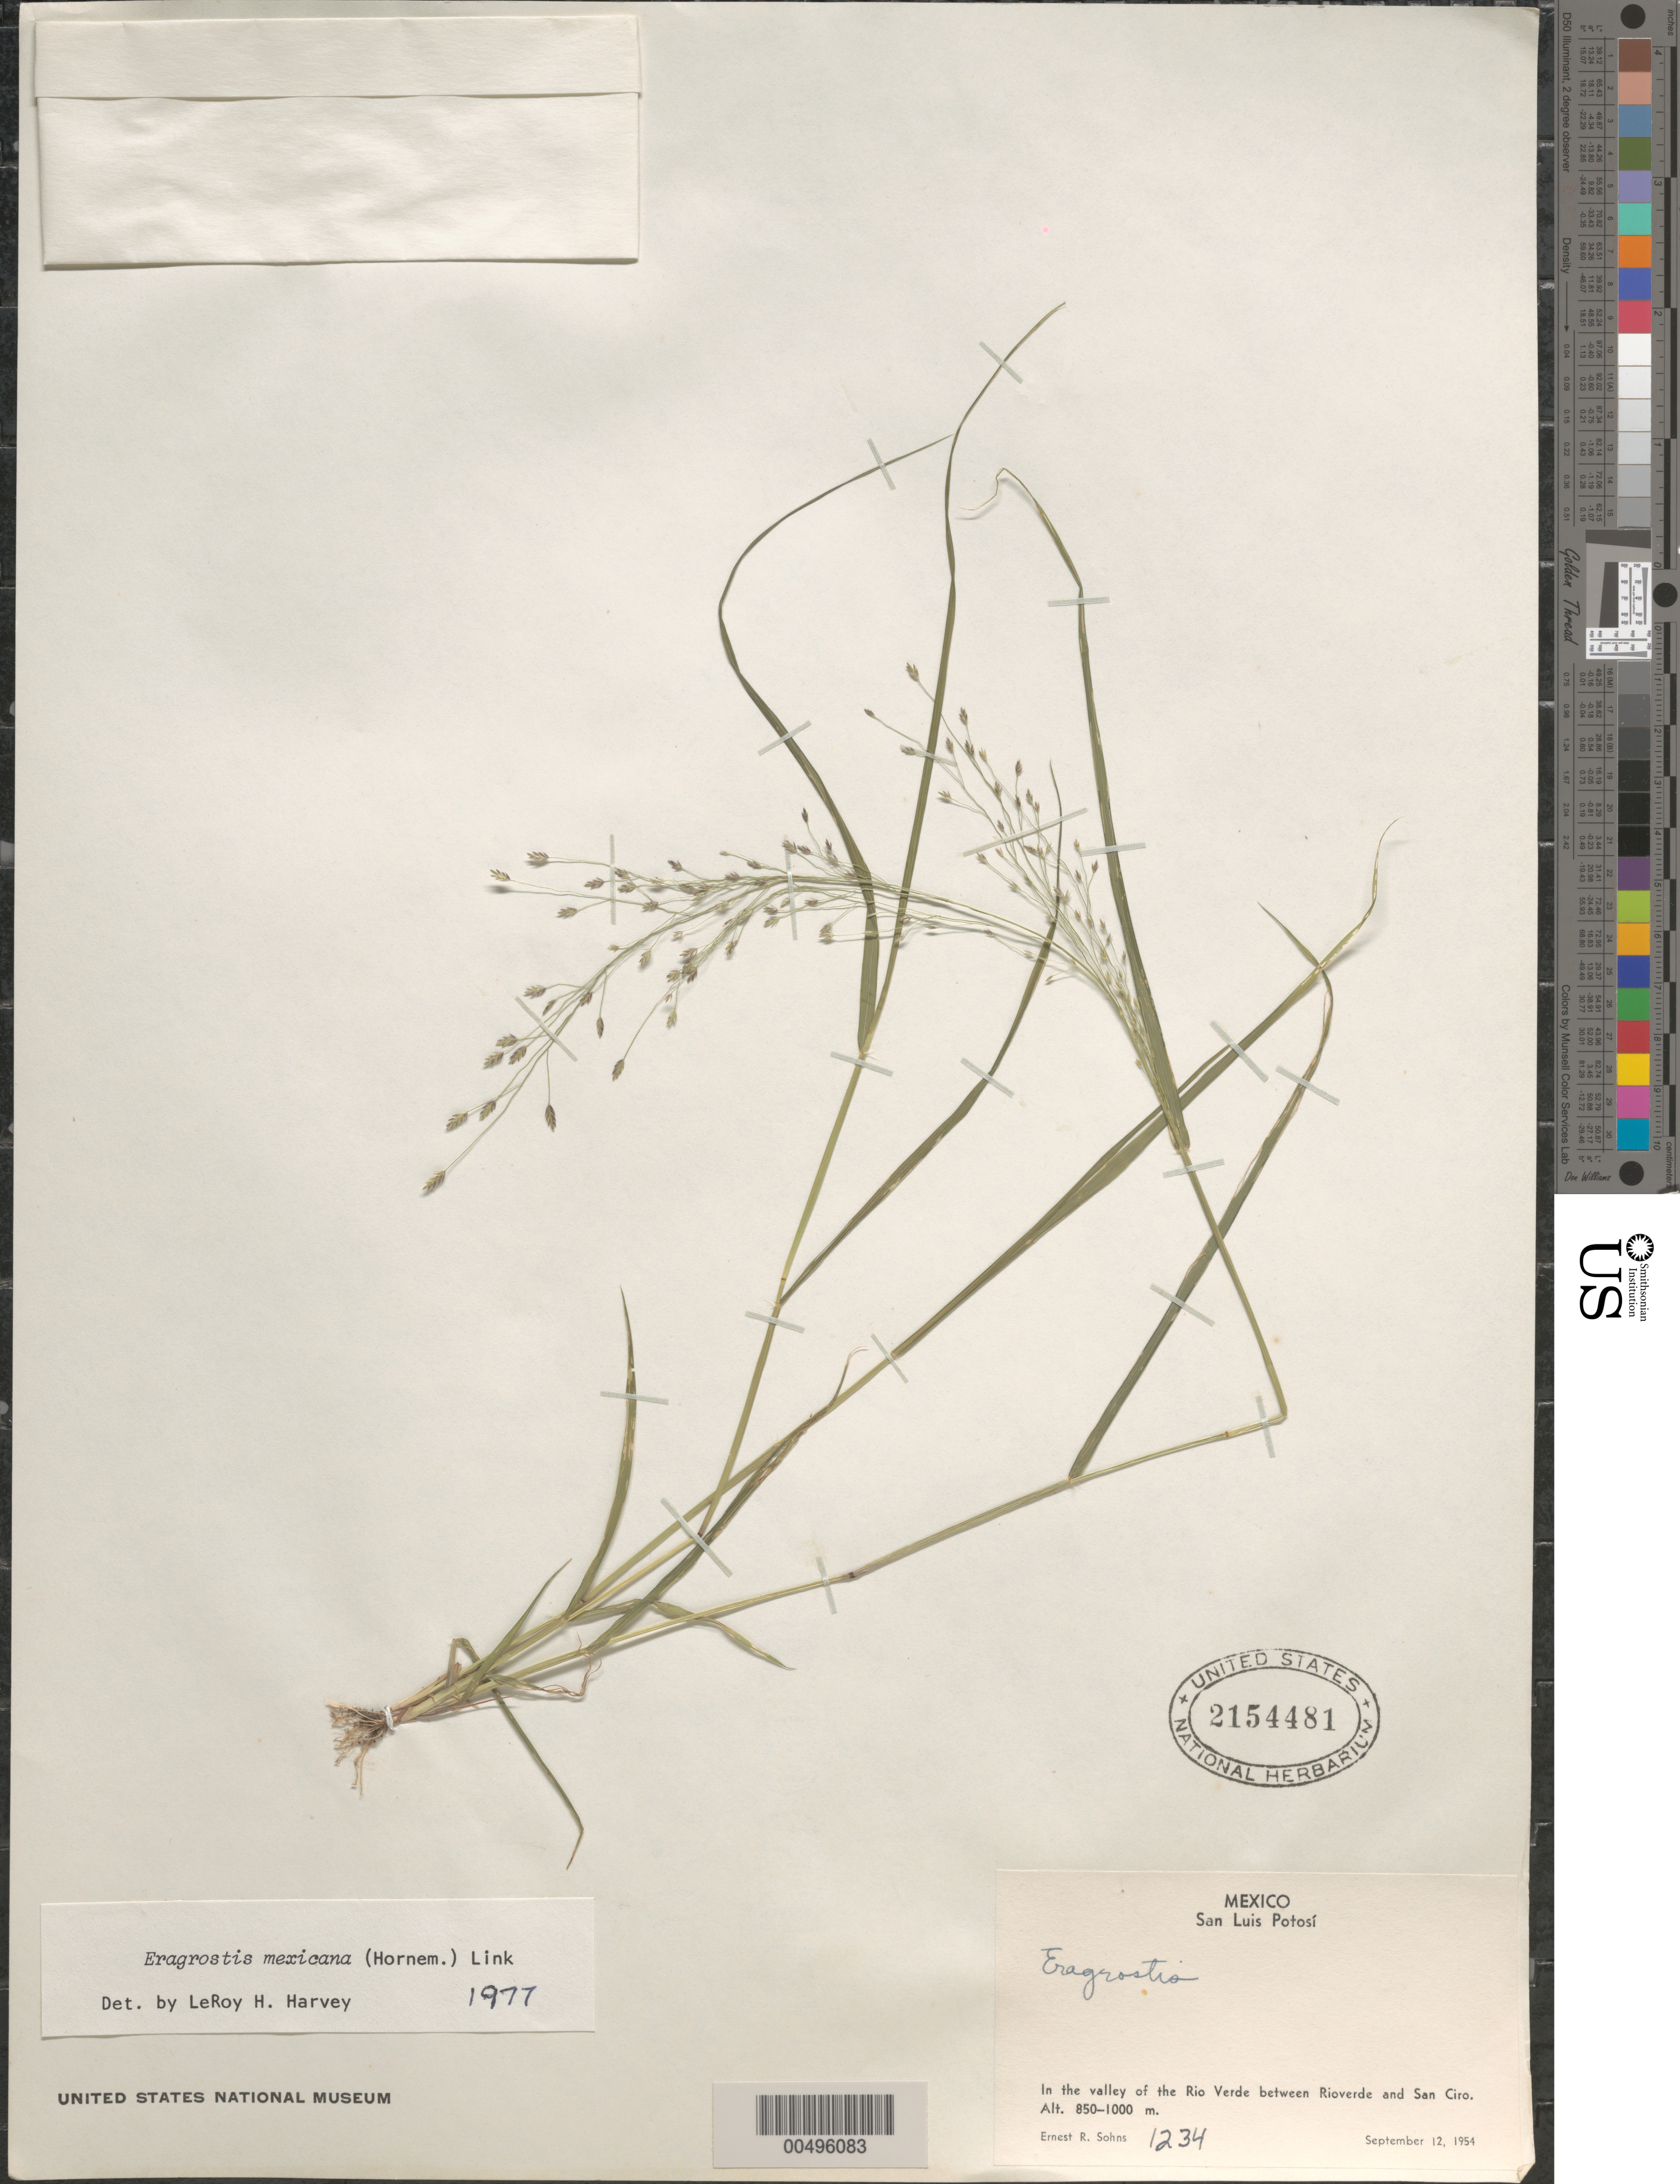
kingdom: Plantae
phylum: Tracheophyta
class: Liliopsida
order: Poales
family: Poaceae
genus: Eragrostis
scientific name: Eragrostis mexicana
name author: (Hornem.) Link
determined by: Harvey, L. H.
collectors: E. R. Sohns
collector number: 1234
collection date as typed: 12 Sep 1954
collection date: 1954-09-12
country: Mexico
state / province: San Luis Potosi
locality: In the valley of the Rio Verde between Rioverde and San Ciro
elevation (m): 850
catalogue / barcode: US 2154481